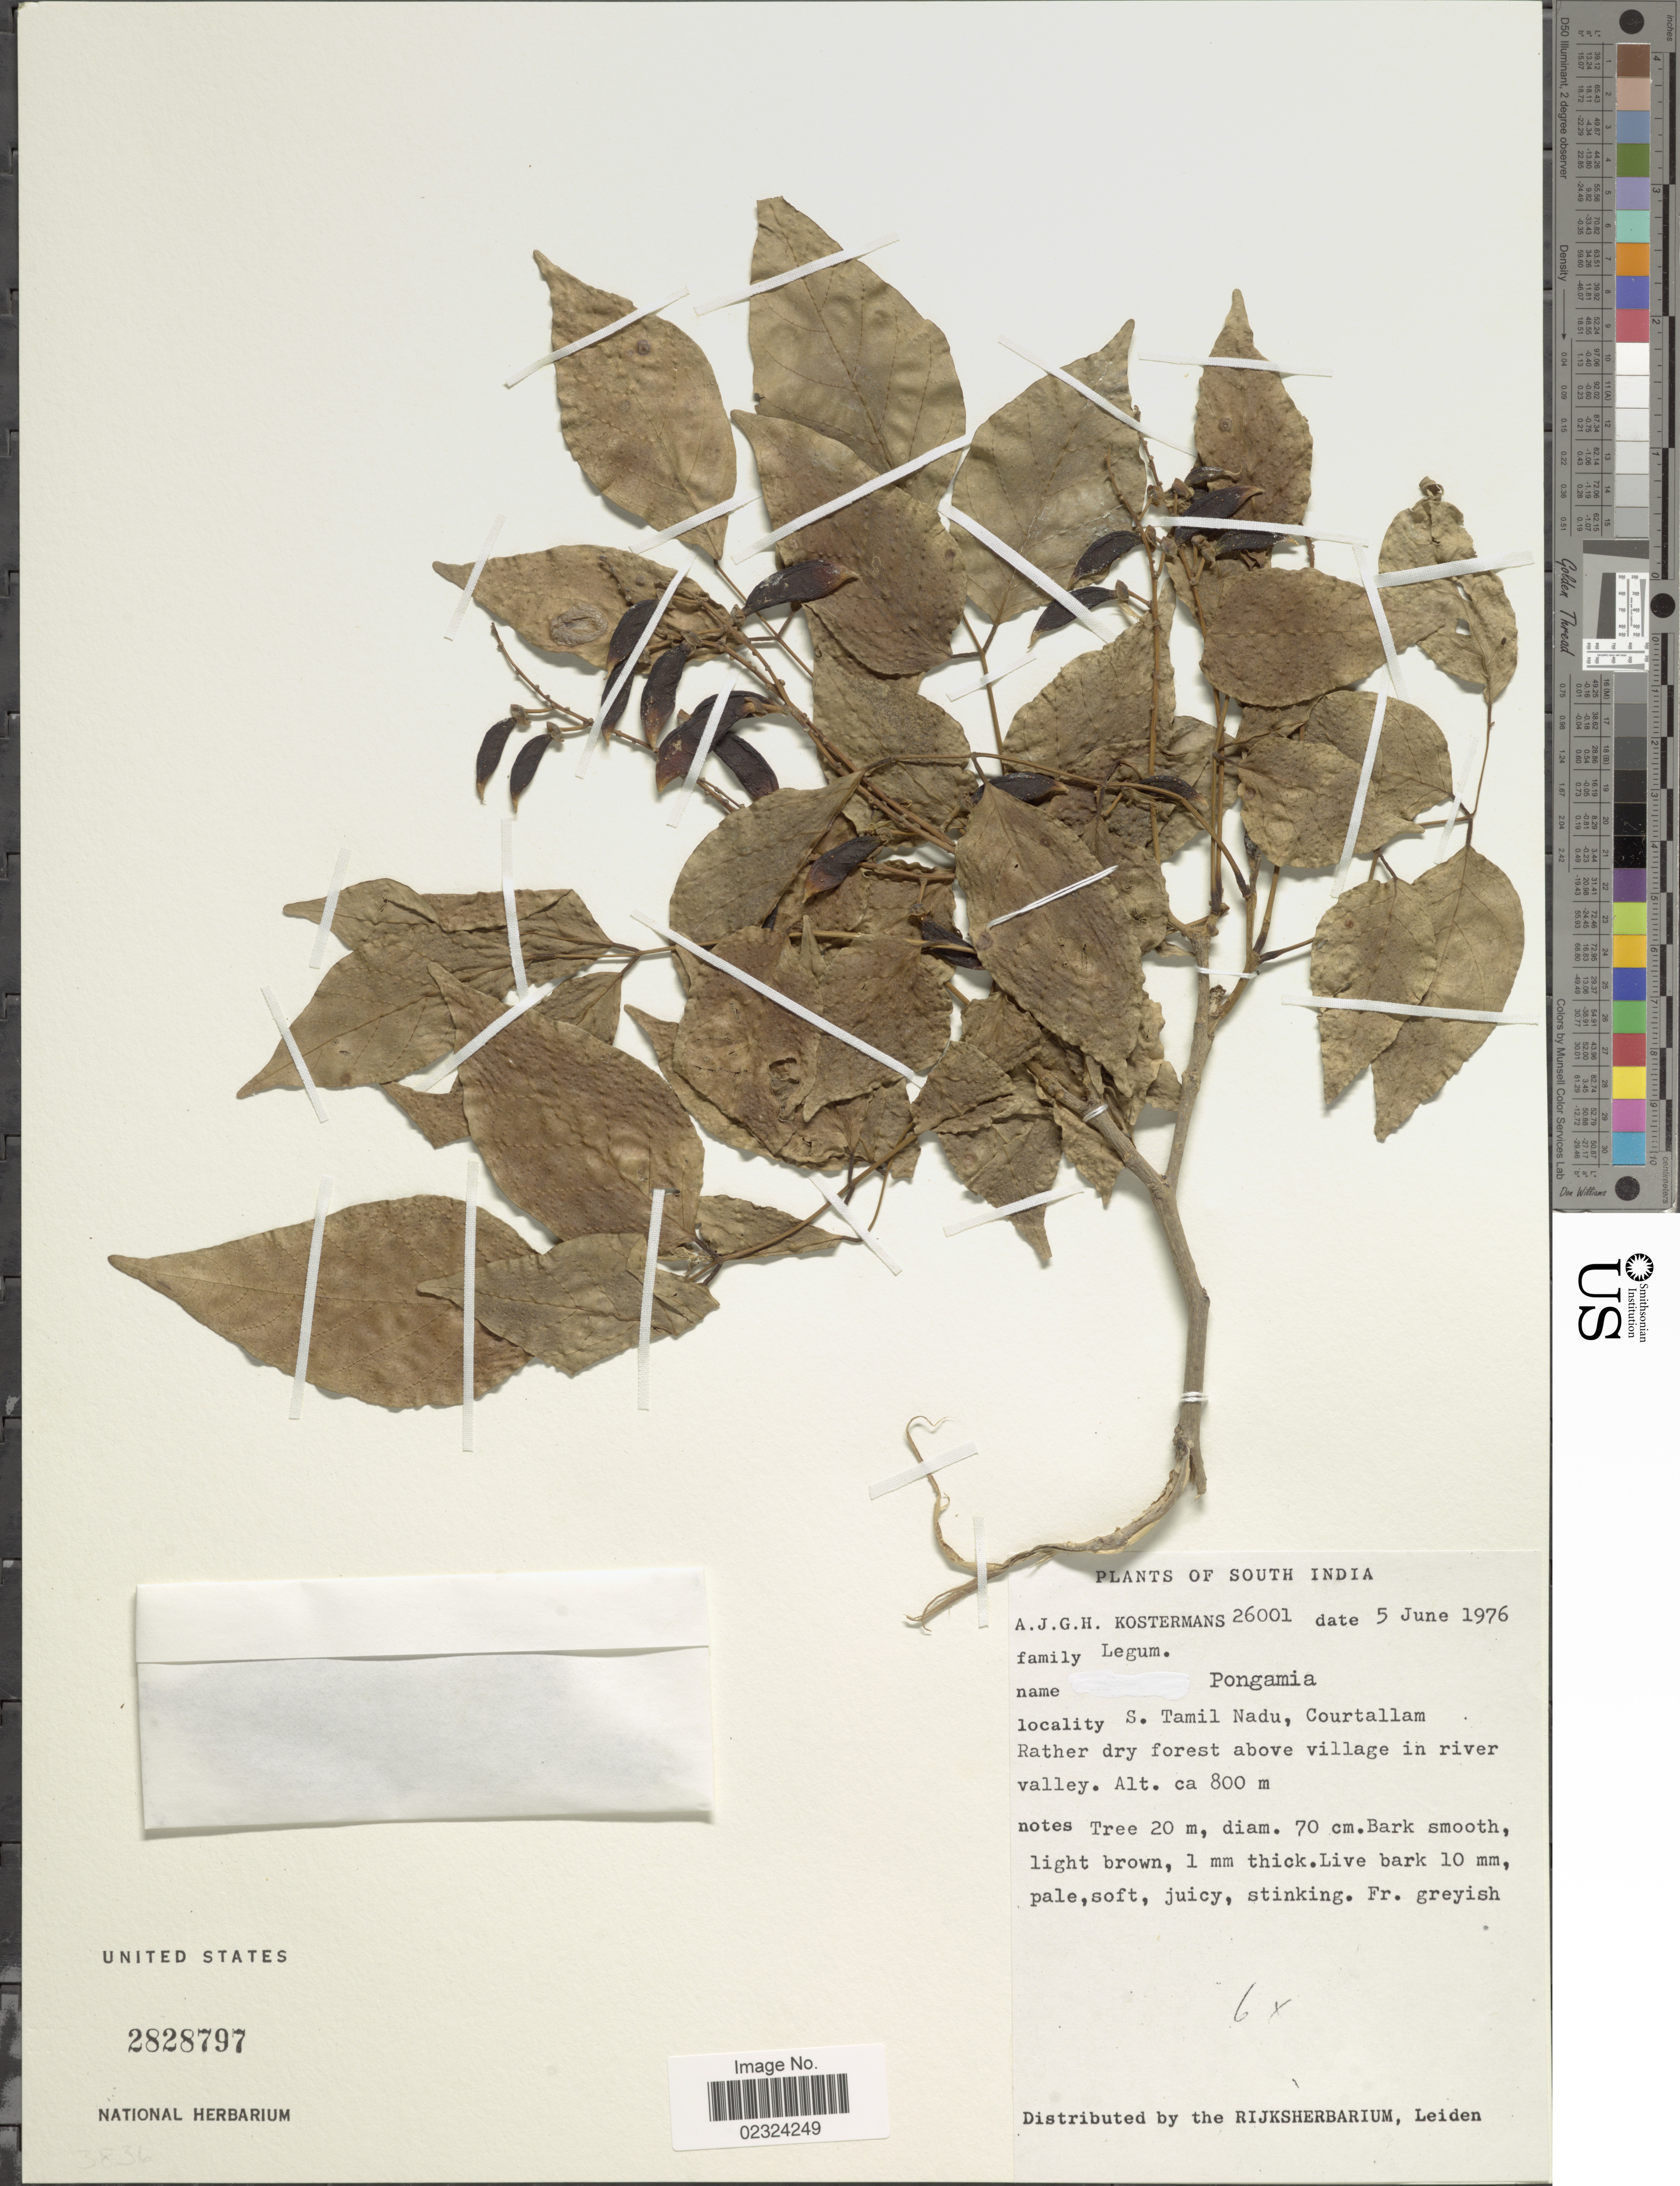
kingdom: Plantae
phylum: Tracheophyta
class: Magnoliopsida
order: Fabales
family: Fabaceae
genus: Millettia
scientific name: Millettia sp.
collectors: A. J. G. Kostermans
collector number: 26001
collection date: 1976-06-05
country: India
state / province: Tamil Nadu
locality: South India. S. Tamil Nadu, Courtallam Rather dry forest above village in river valley.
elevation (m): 800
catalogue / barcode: US 2828797